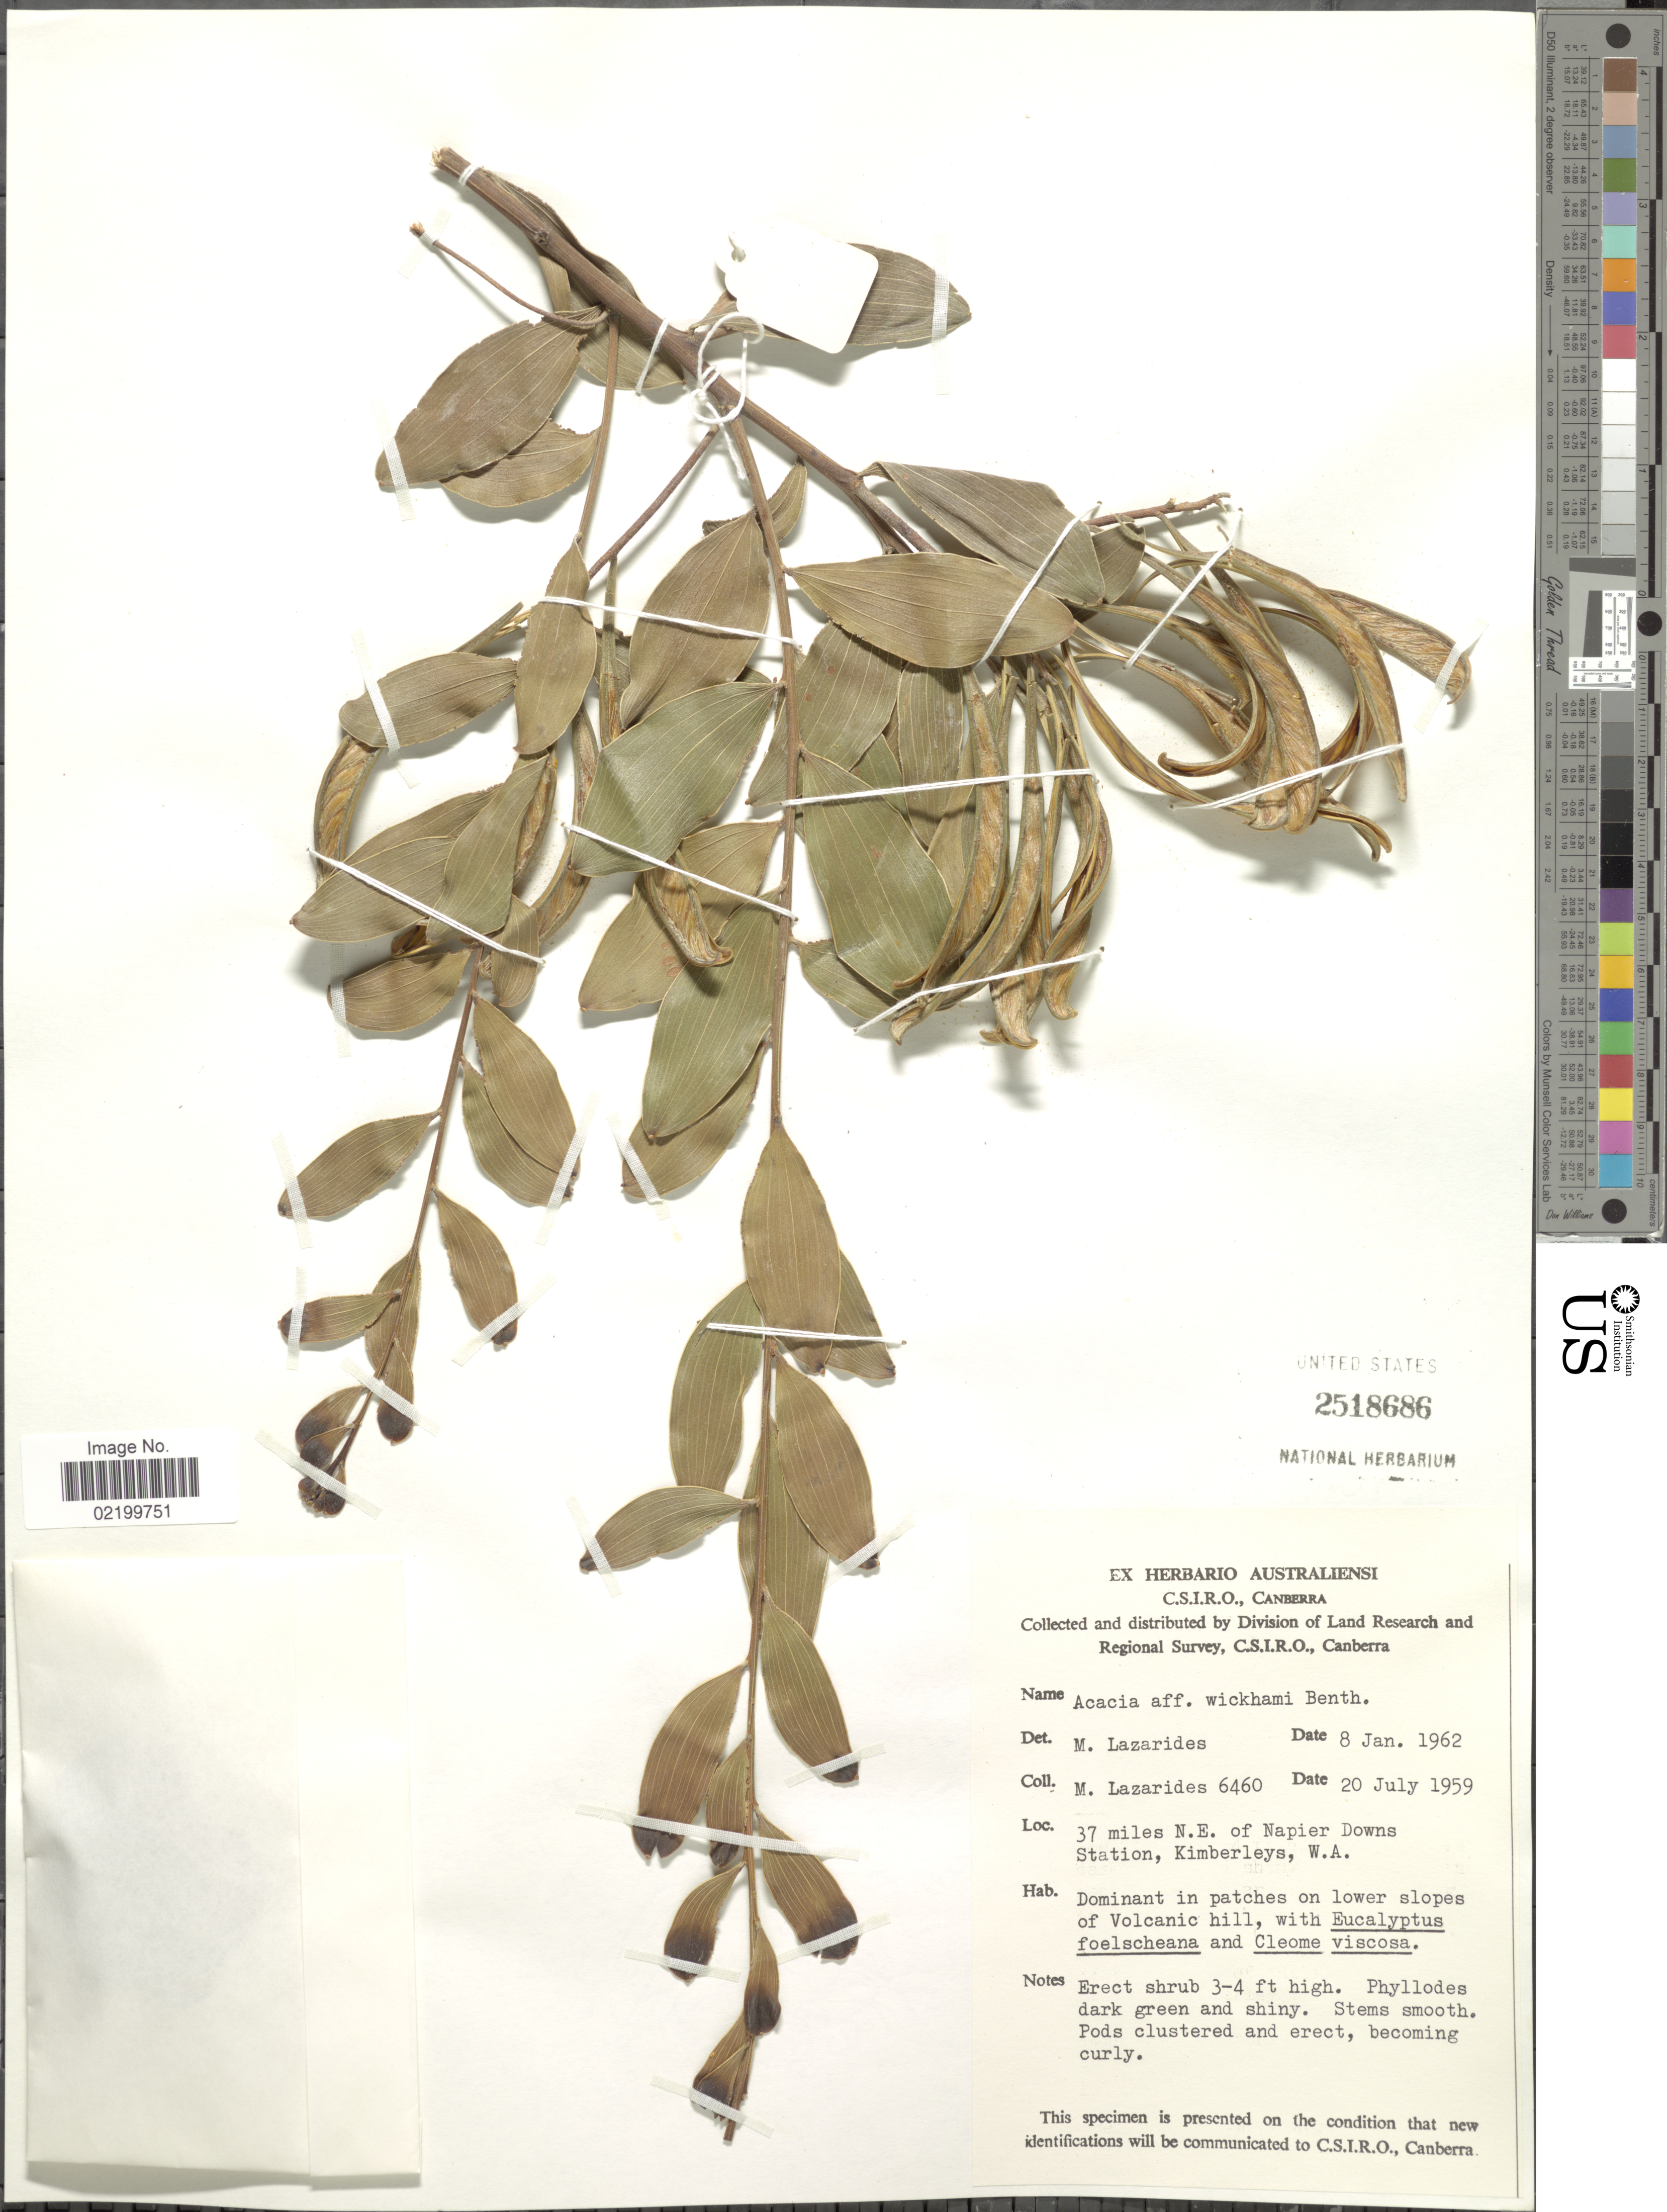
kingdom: Plantae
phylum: Tracheophyta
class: Magnoliopsida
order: Fabales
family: Fabaceae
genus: Acacia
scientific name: Acacia wickhami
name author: Benth.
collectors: M. Lazarides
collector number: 6460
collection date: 1959-07-20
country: Australia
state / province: Western Australia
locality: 37 miles N.E. of Napier Downs Station, Kimberleys, W.A.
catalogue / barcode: US 2518686